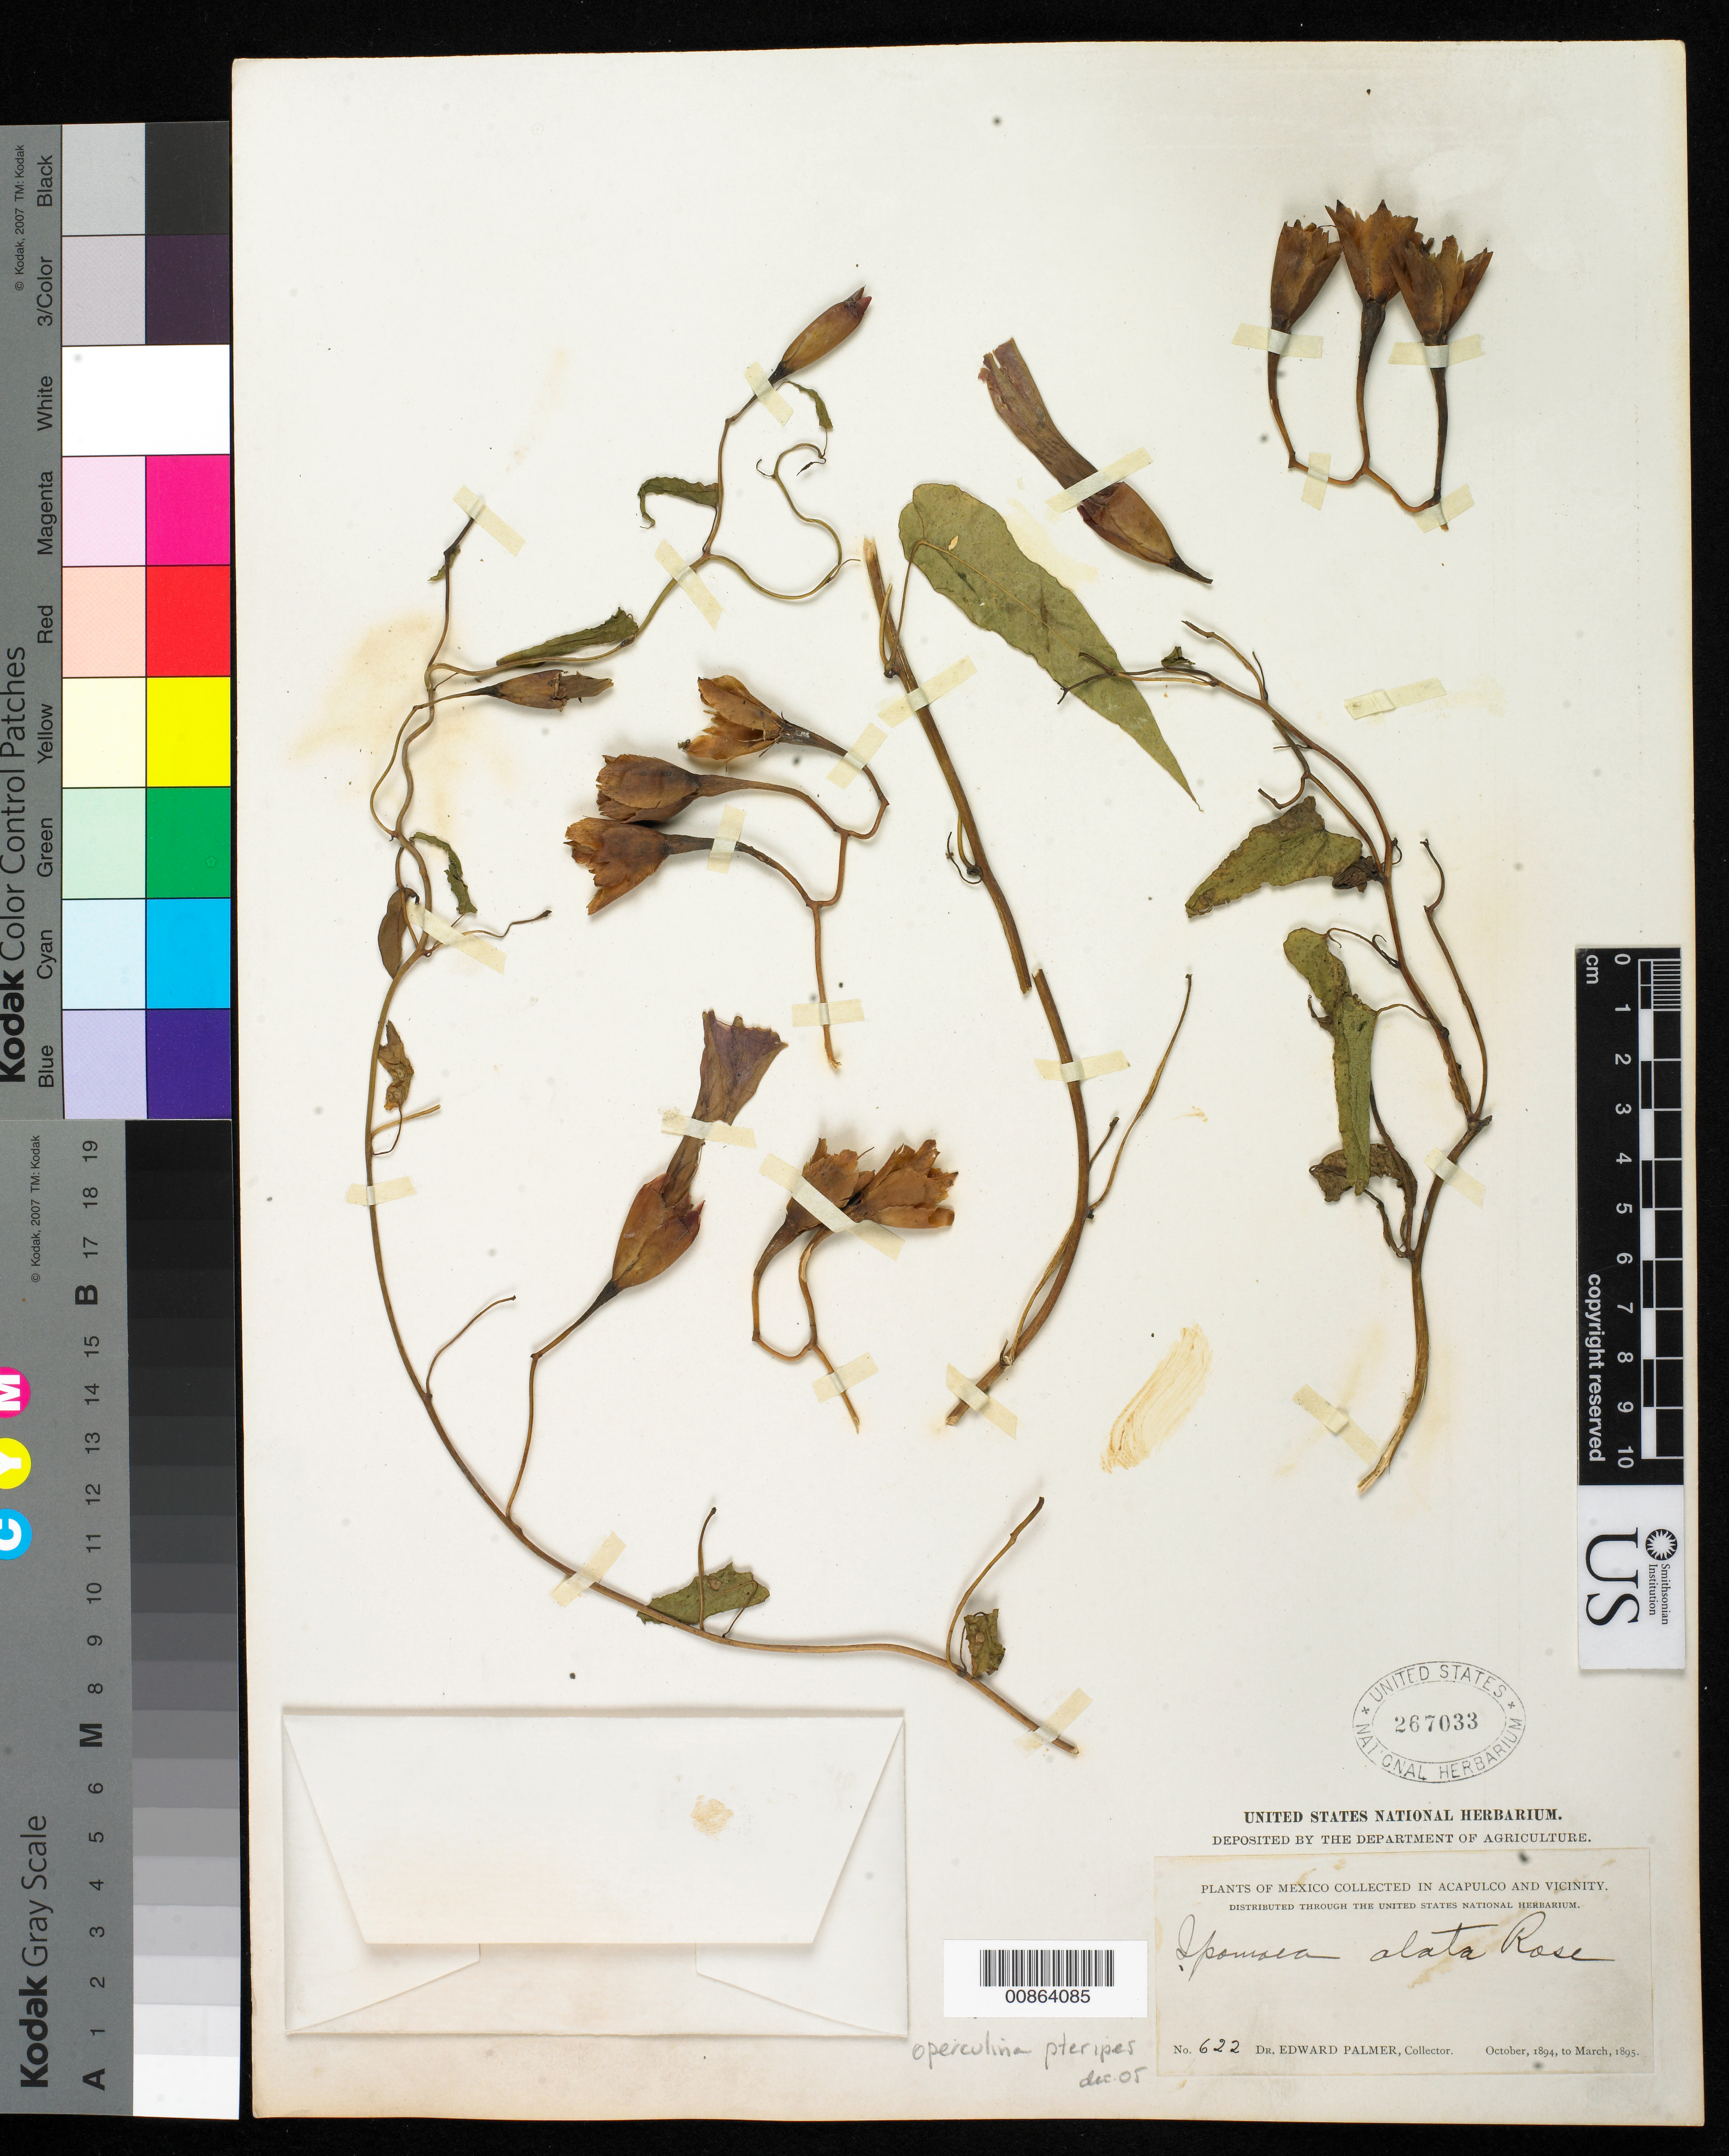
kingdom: Plantae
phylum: Tracheophyta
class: Magnoliopsida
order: Solanales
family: Convolvulaceae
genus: Operculina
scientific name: Operculina pteripes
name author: (G. Don) O'Donell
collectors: E. Palmer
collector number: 622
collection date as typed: Oct 1894 to -- Mar 1895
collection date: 1894-10/1895-03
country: Mexico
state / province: Guerrero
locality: Acapulco, Guerrero and vicinity.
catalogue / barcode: US 267033